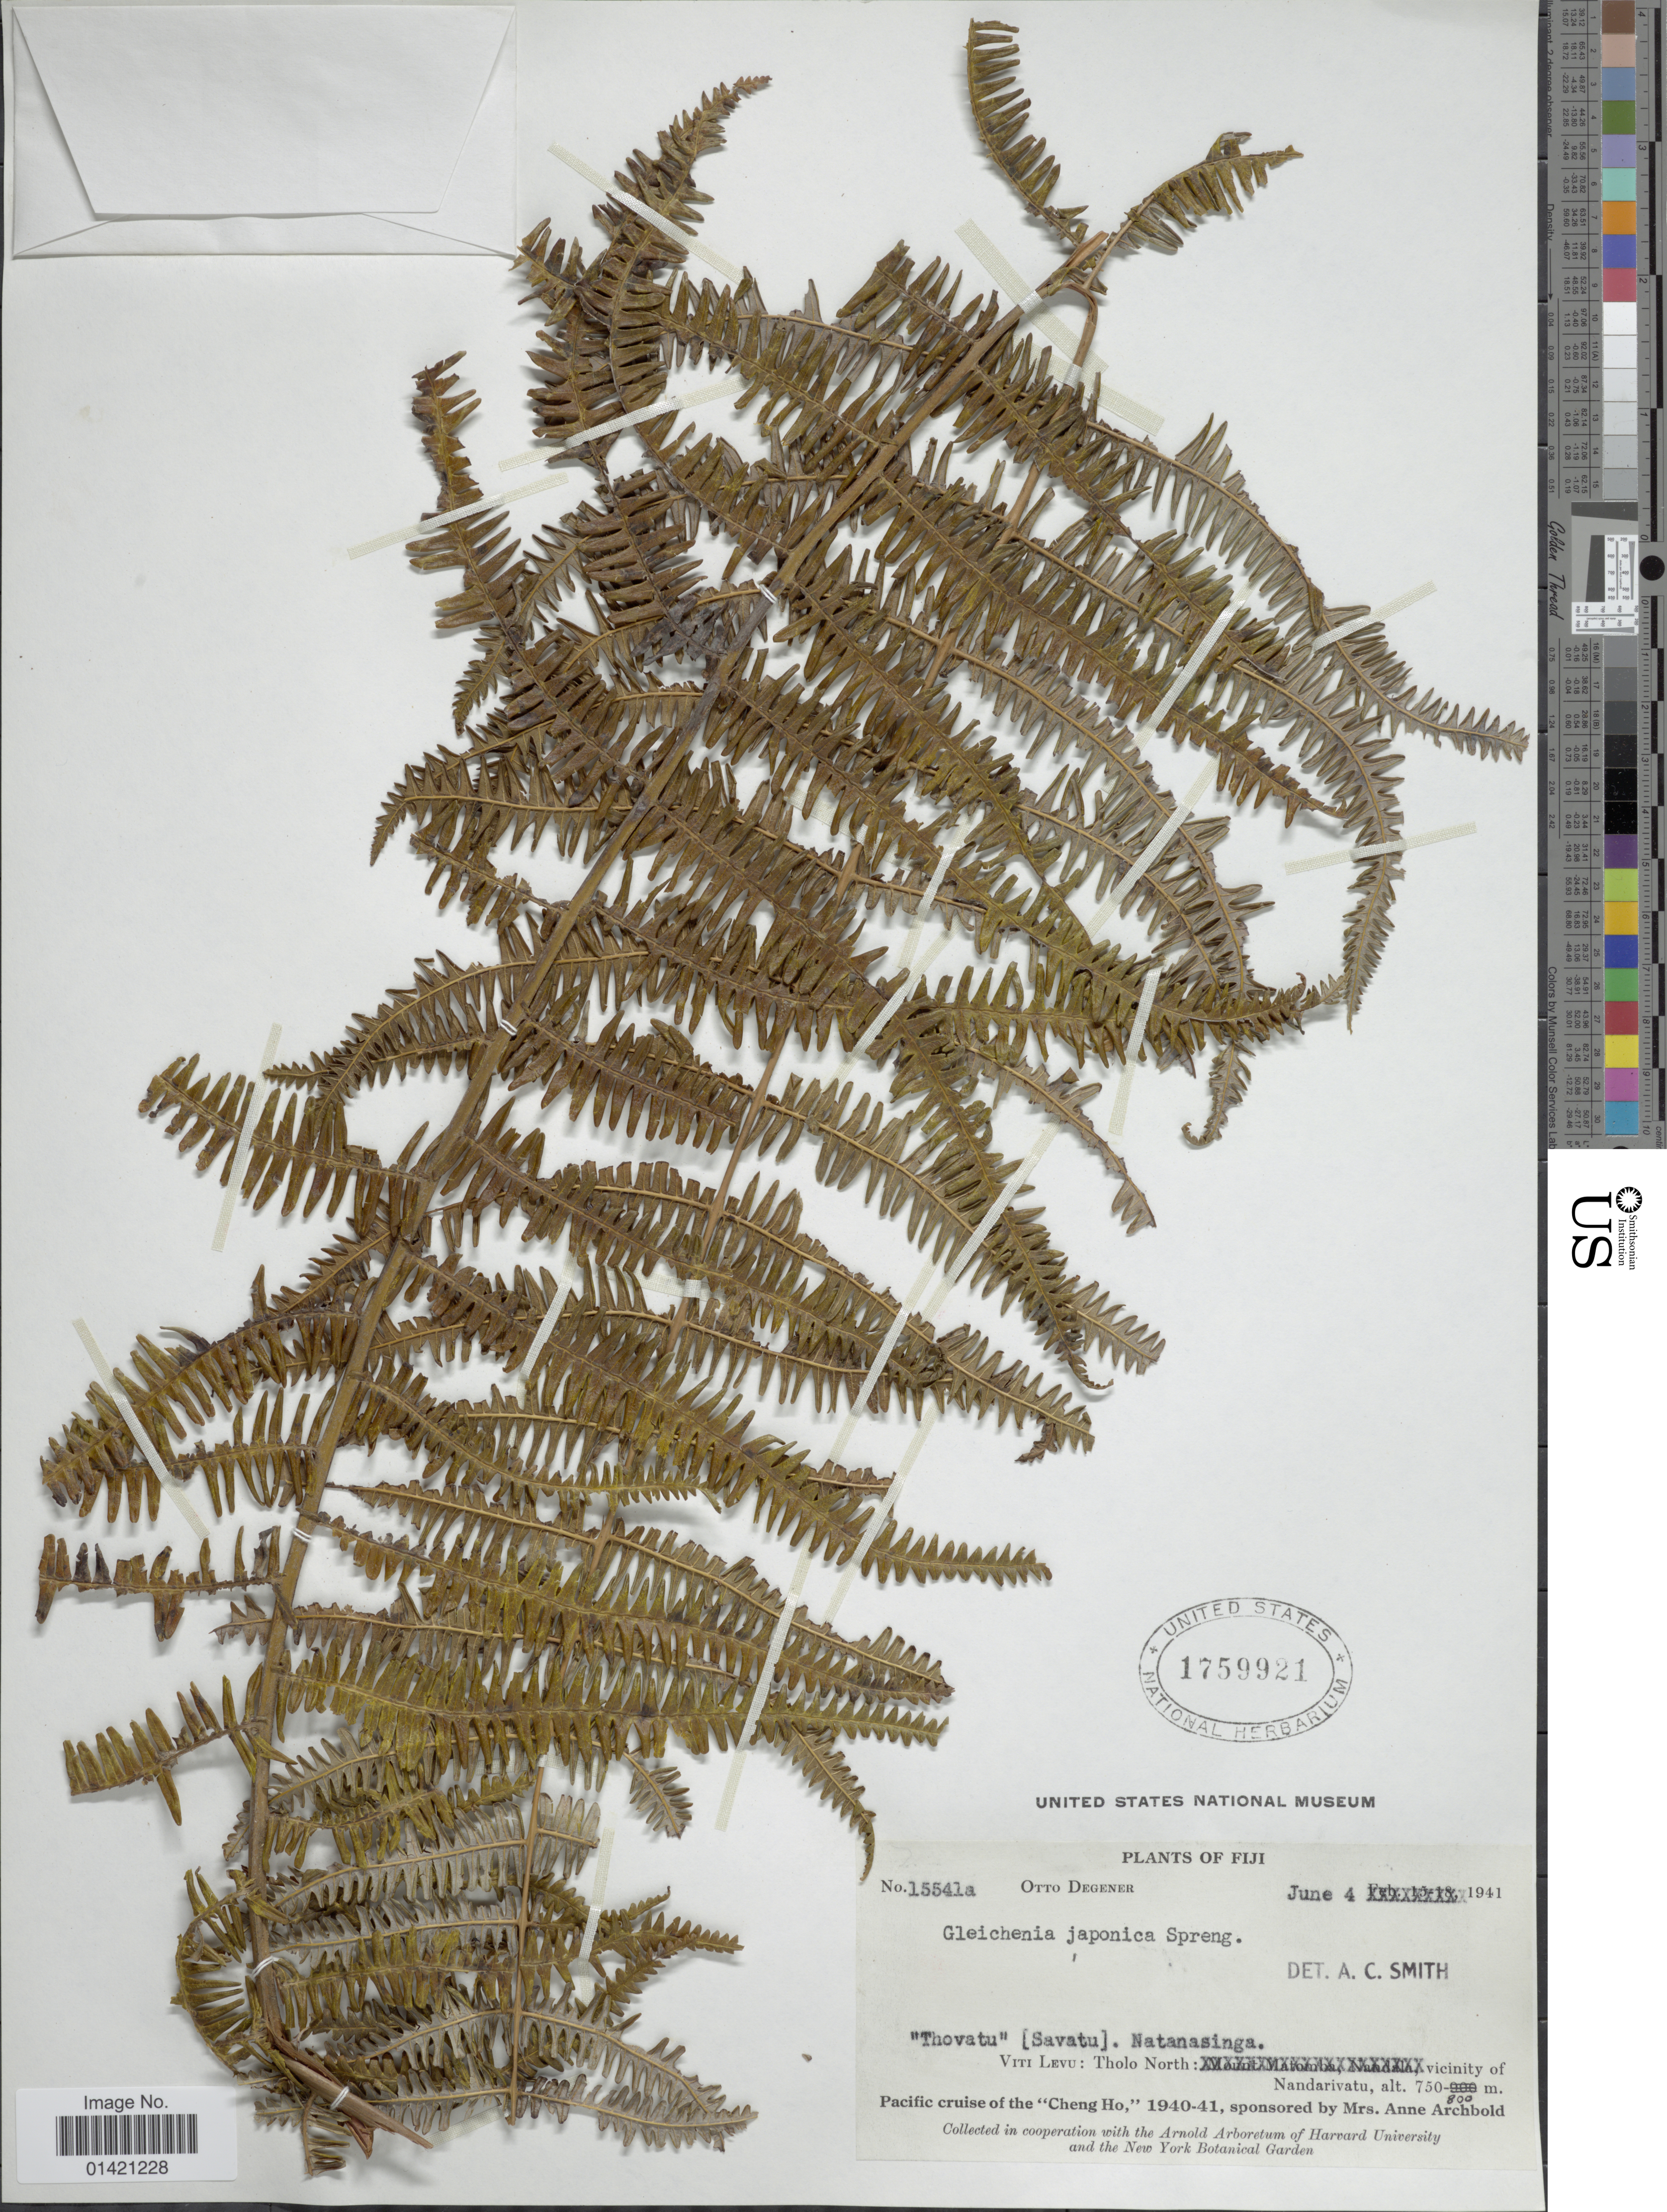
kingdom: Plantae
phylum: Tracheophyta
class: Polypodiopsida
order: Gleicheniales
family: Gleicheniaceae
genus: Diplopterygium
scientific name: Diplopterygium glaucum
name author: (Thunb. ex Houtt.) Nakai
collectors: O. Degener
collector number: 15541a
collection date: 1941-06-04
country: Fiji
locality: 'Thovqatu' [Savatu]. Natanasinga. Viti Levu: Tholo North: vicinity of Nandarivatu. Cheng Ho.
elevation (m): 750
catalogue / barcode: US 1759921